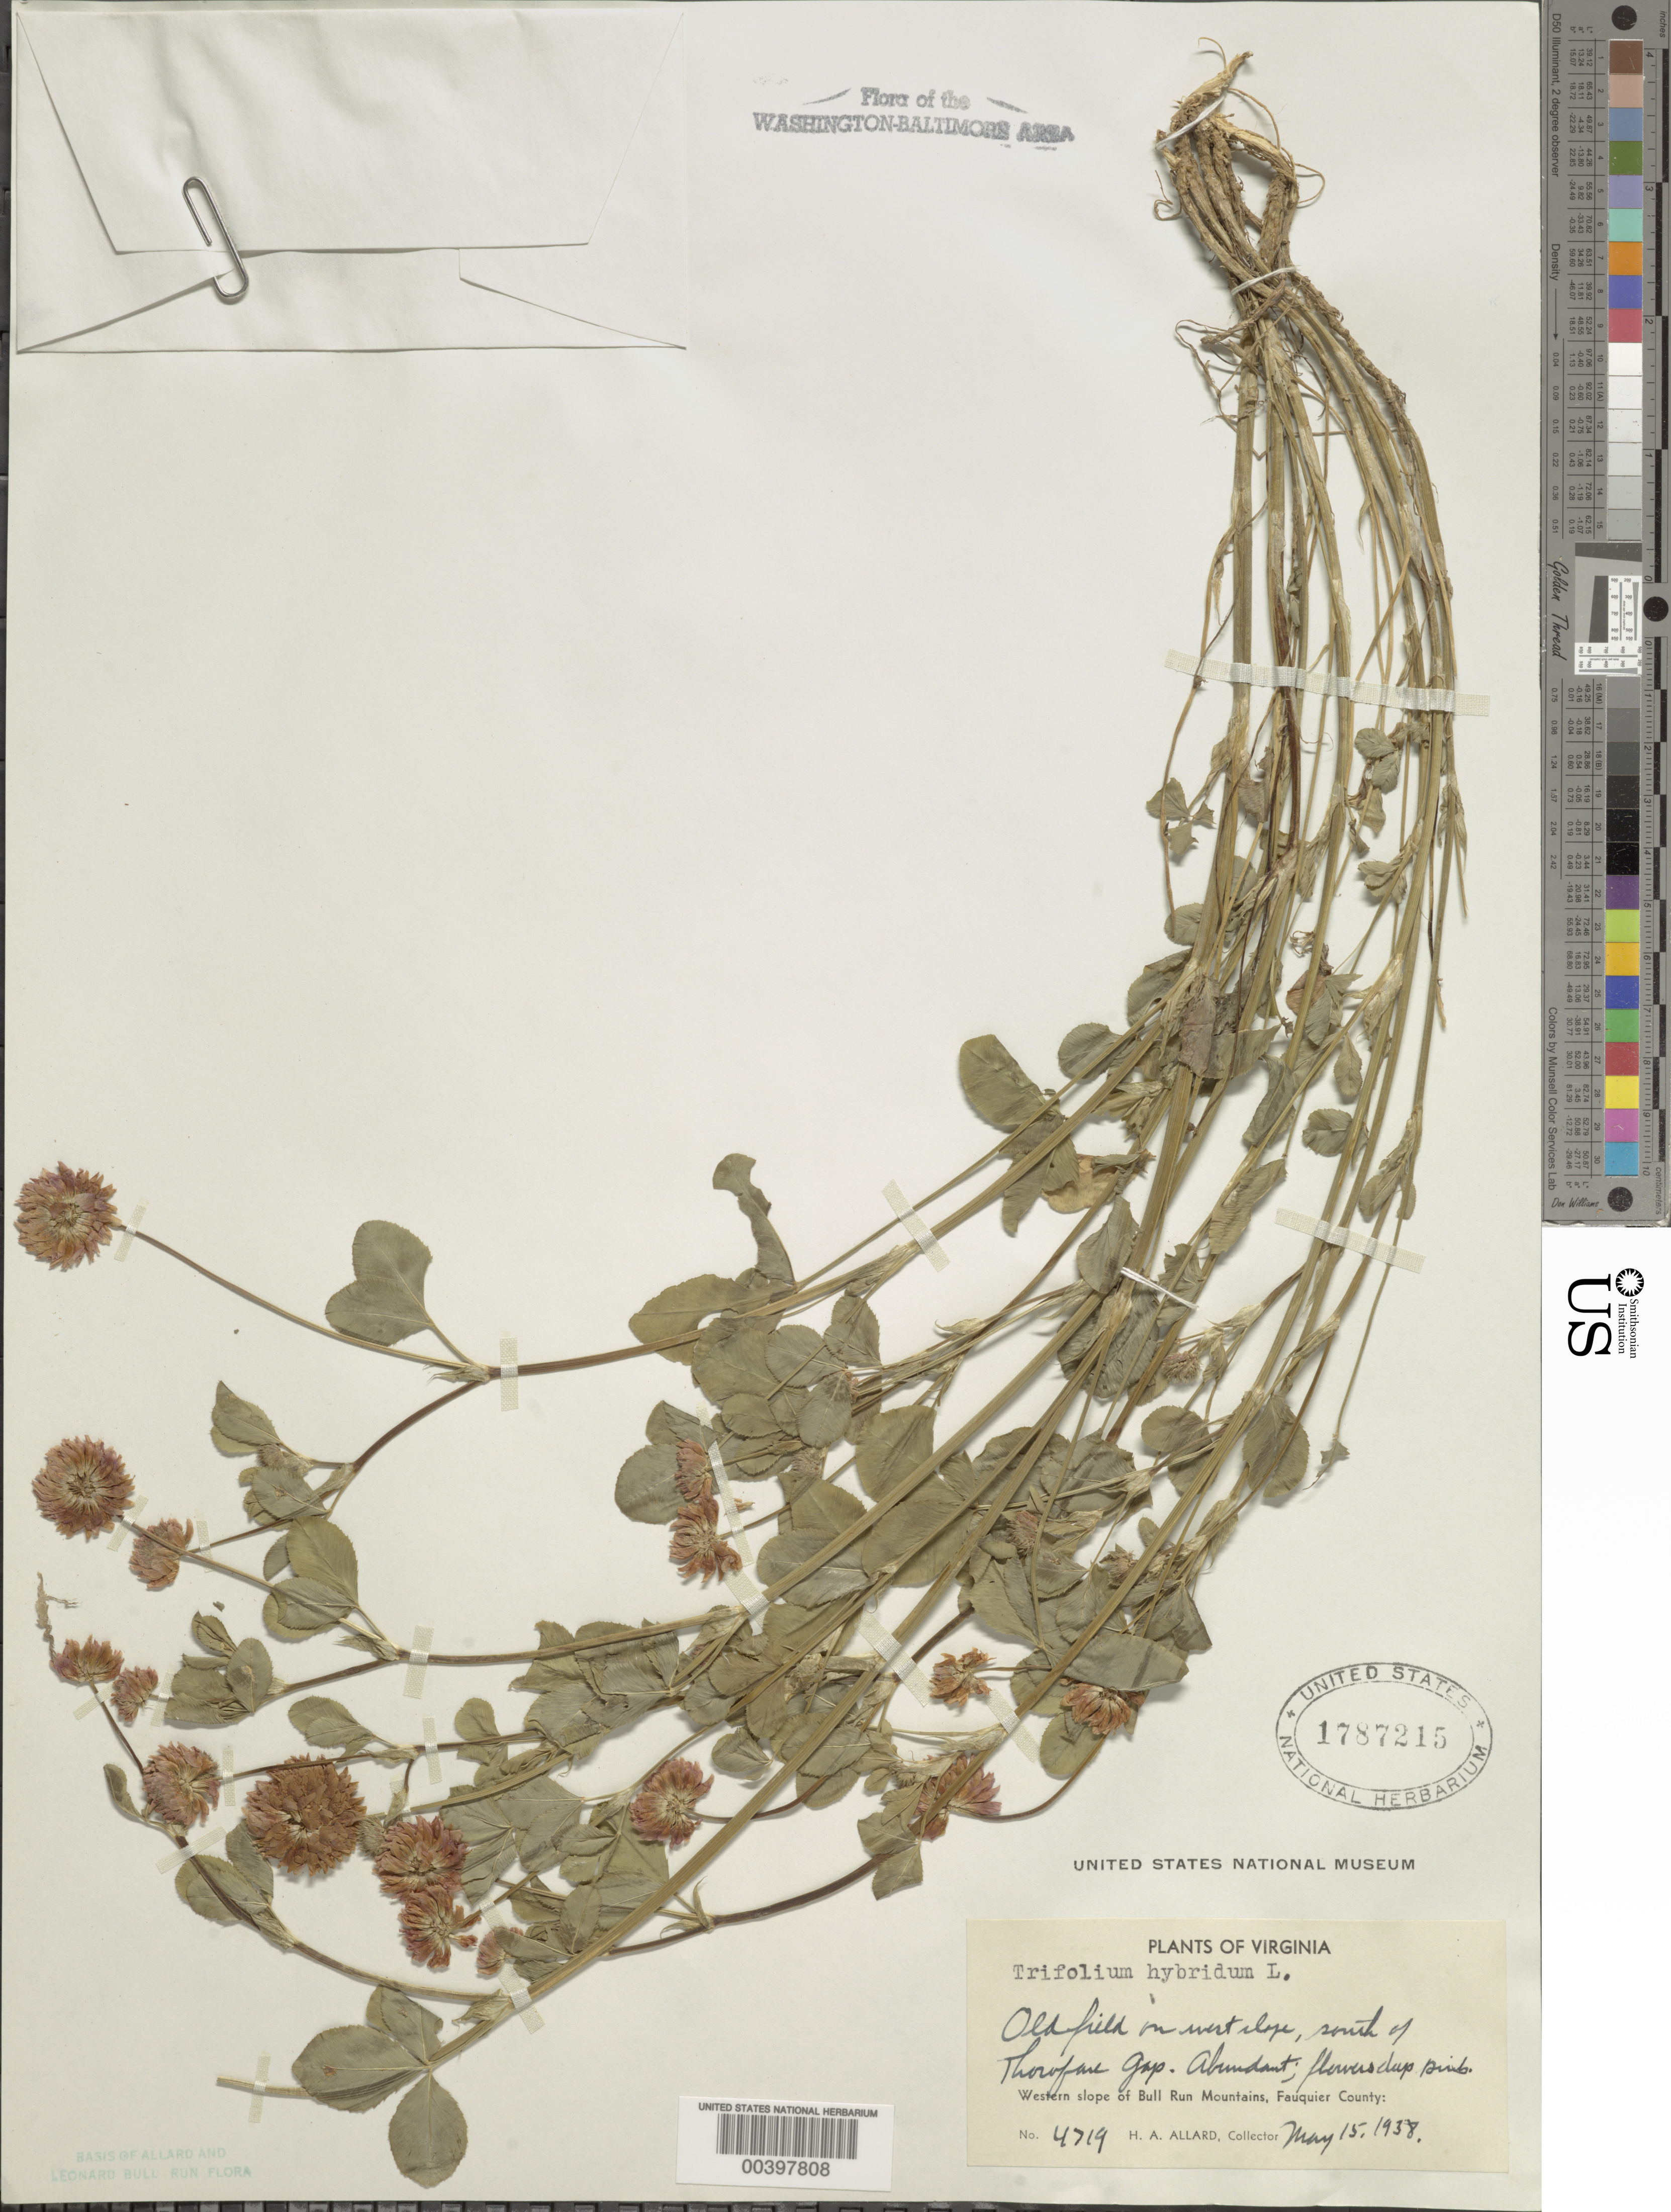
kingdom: Plantae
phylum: Tracheophyta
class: Magnoliopsida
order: Fabales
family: Fabaceae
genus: Trifolium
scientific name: Trifolium hybridum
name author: L.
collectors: H. A. Allard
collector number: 4719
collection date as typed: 15 May 1938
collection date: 1938-05-15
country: United States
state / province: Virginia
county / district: Fauquier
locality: South of Thorofare Gap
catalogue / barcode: US 1787215